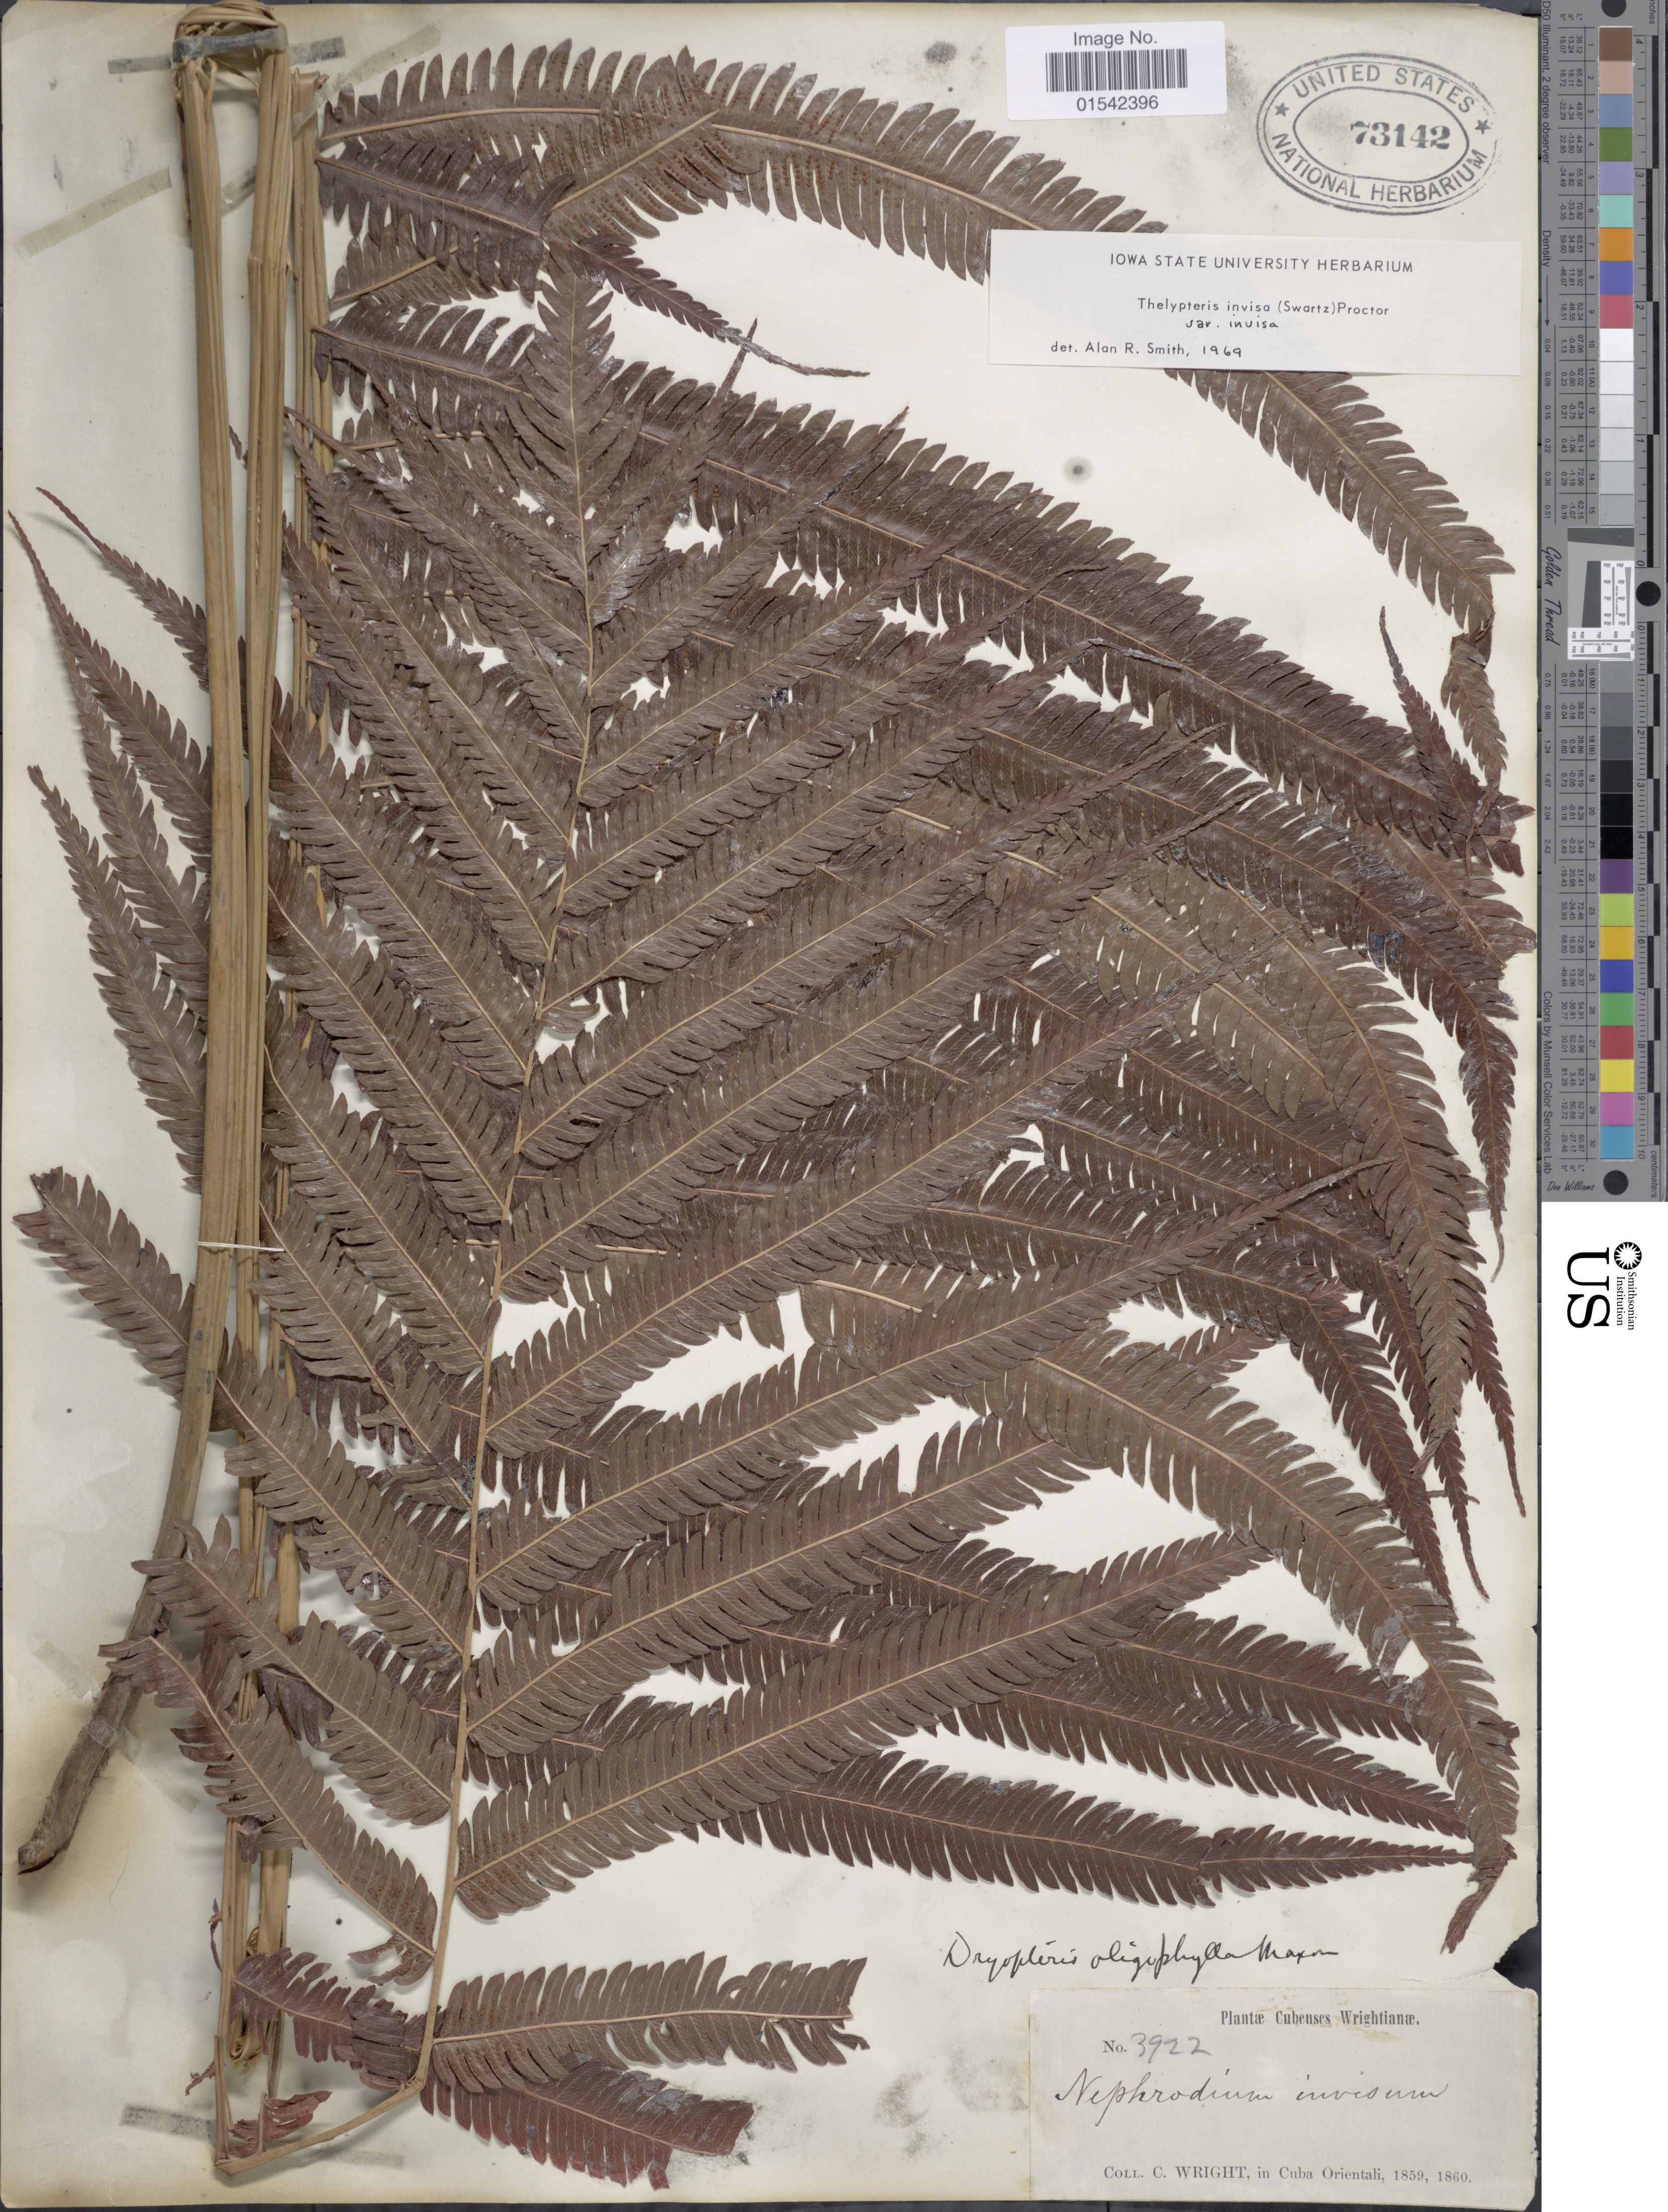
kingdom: Plantae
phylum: Tracheophyta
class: Polypodiopsida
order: Polypodiales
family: Thelypteridaceae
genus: Cyclosorus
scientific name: Cyclosorus grandis (A.R. Sm.) comb. nov., ined 2015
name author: (A.R. Sm.)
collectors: C. Wright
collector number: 3922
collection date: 1859/1860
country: Cuba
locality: In Cuba Orientali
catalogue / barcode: US 73142